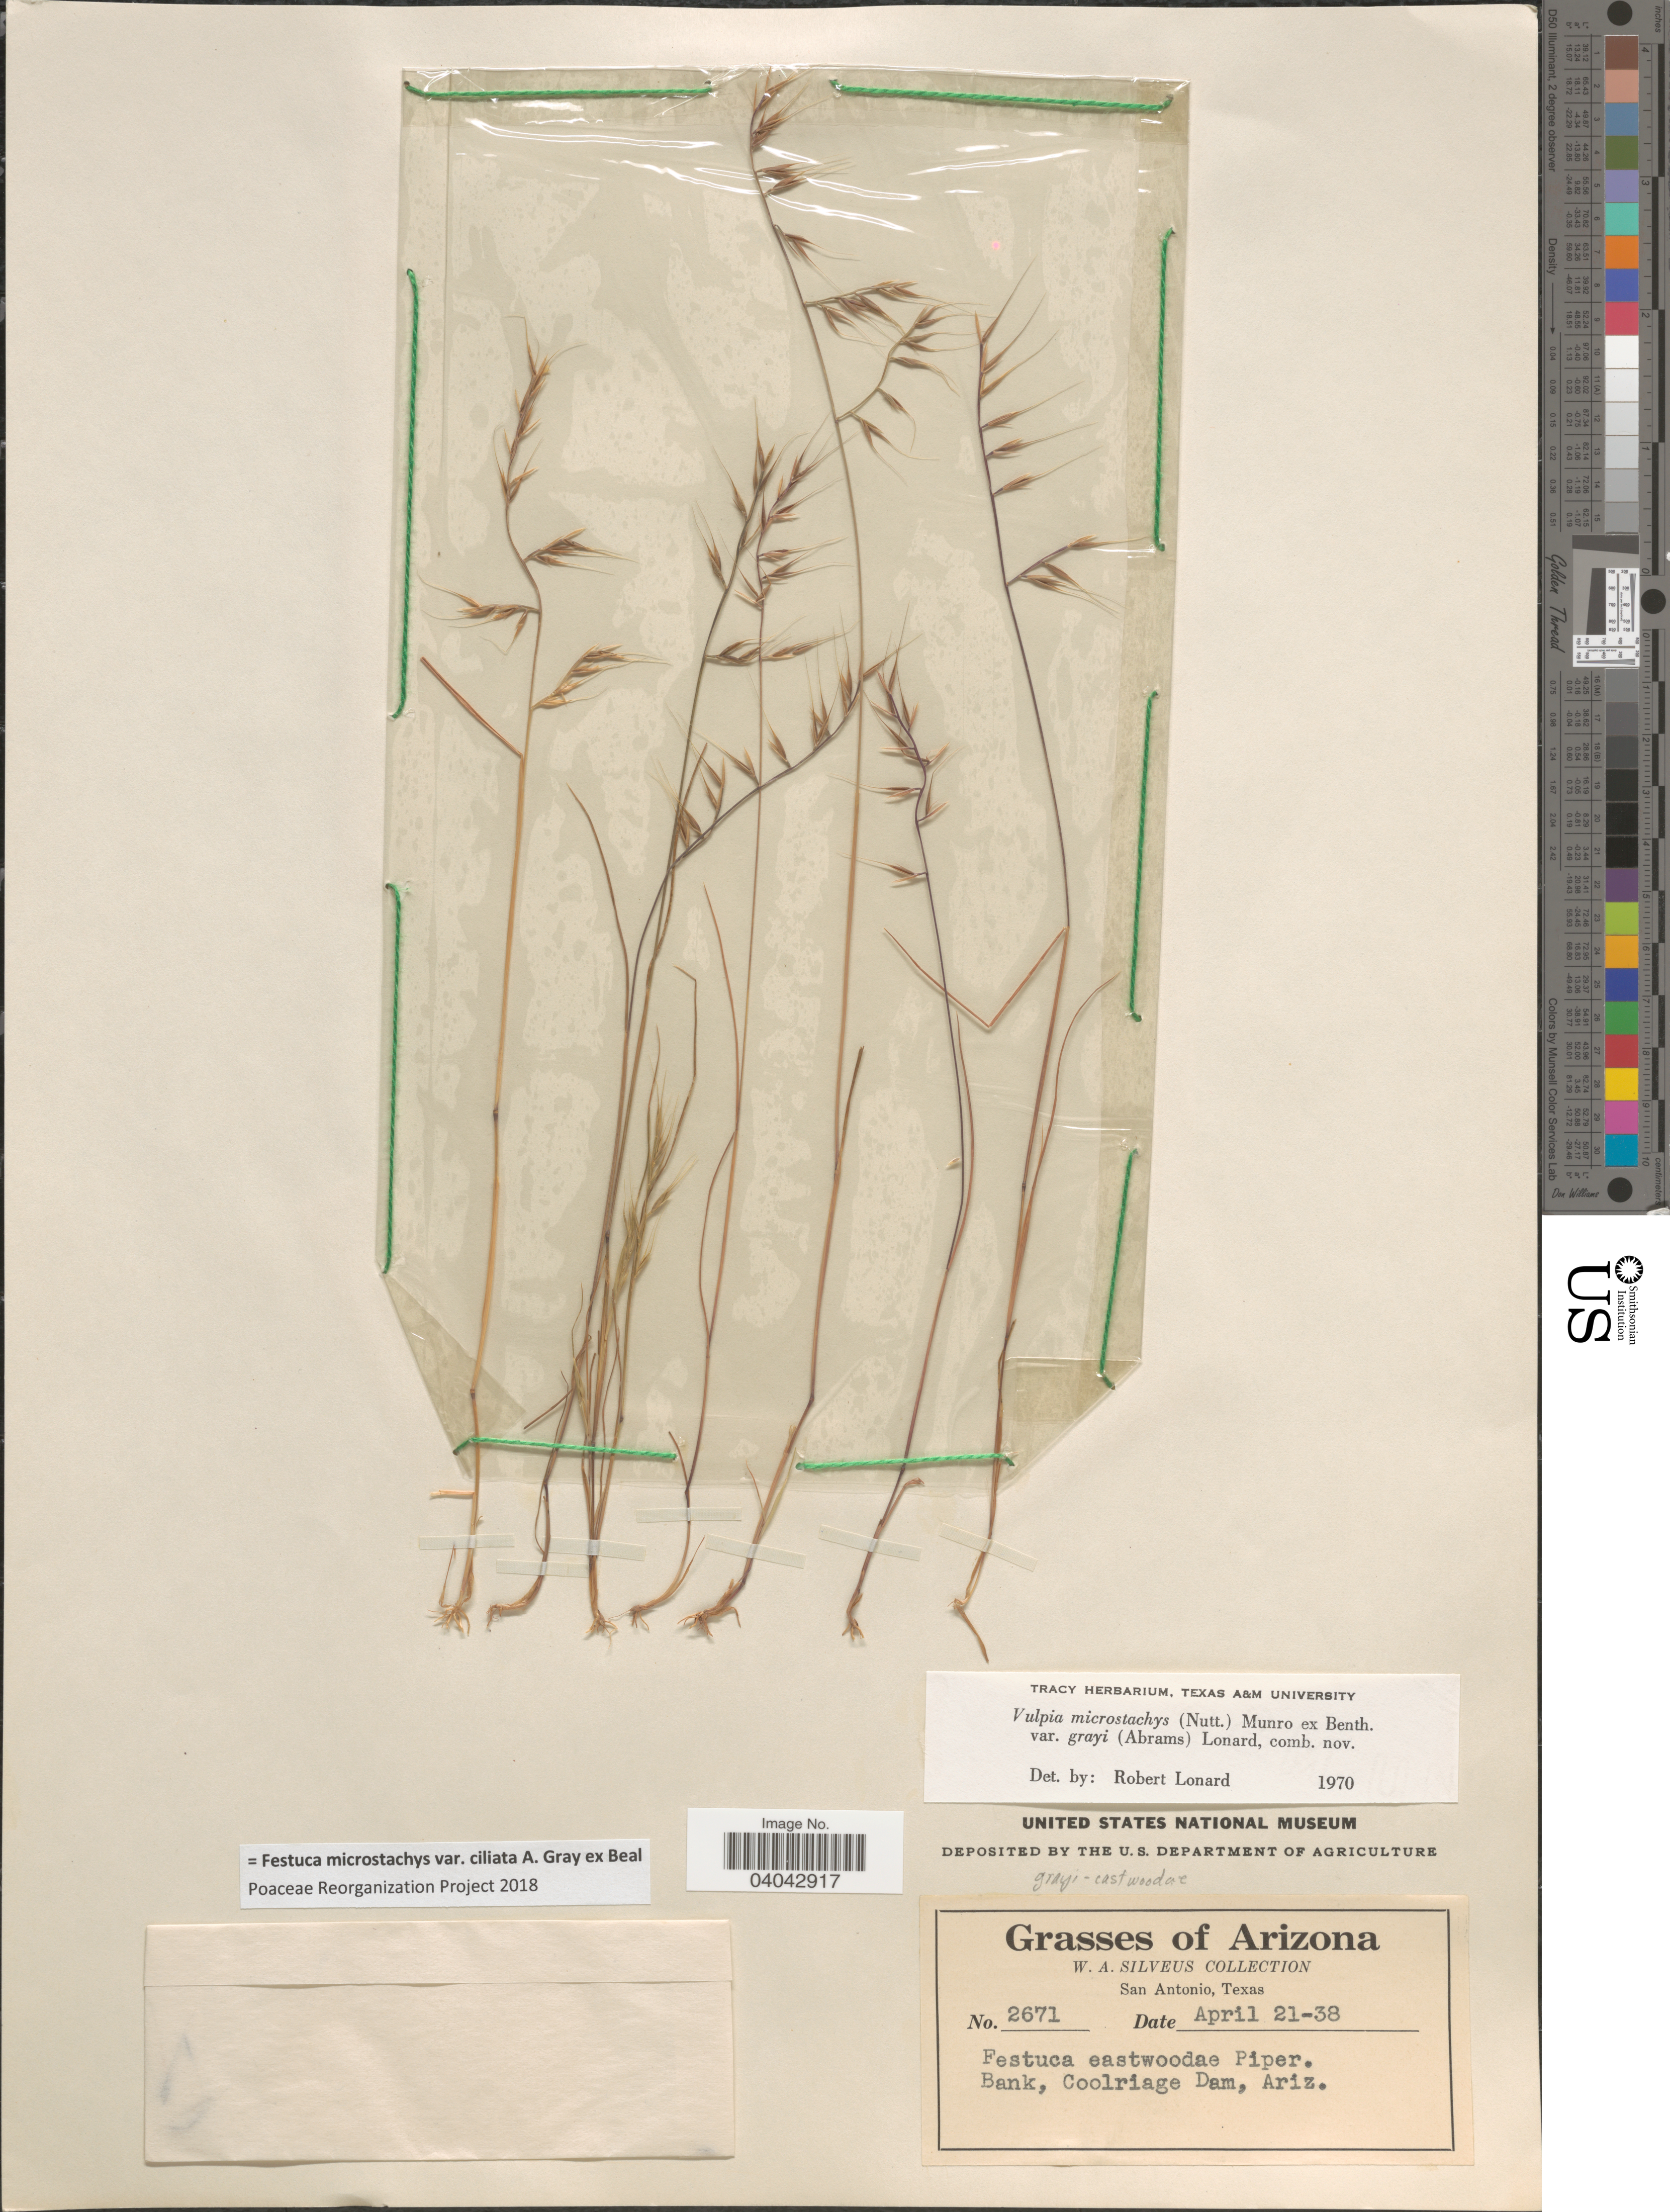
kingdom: Plantae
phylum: Tracheophyta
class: Liliopsida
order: Poales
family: Poaceae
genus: Festuca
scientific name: Festuca microstachys var. ciliata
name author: A. Gray ex W.J. Beal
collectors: W. Silveus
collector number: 2671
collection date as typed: Transcribed d/m/y: 21/4/38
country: United States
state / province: Arizona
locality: Bank, Coolriage Dam.